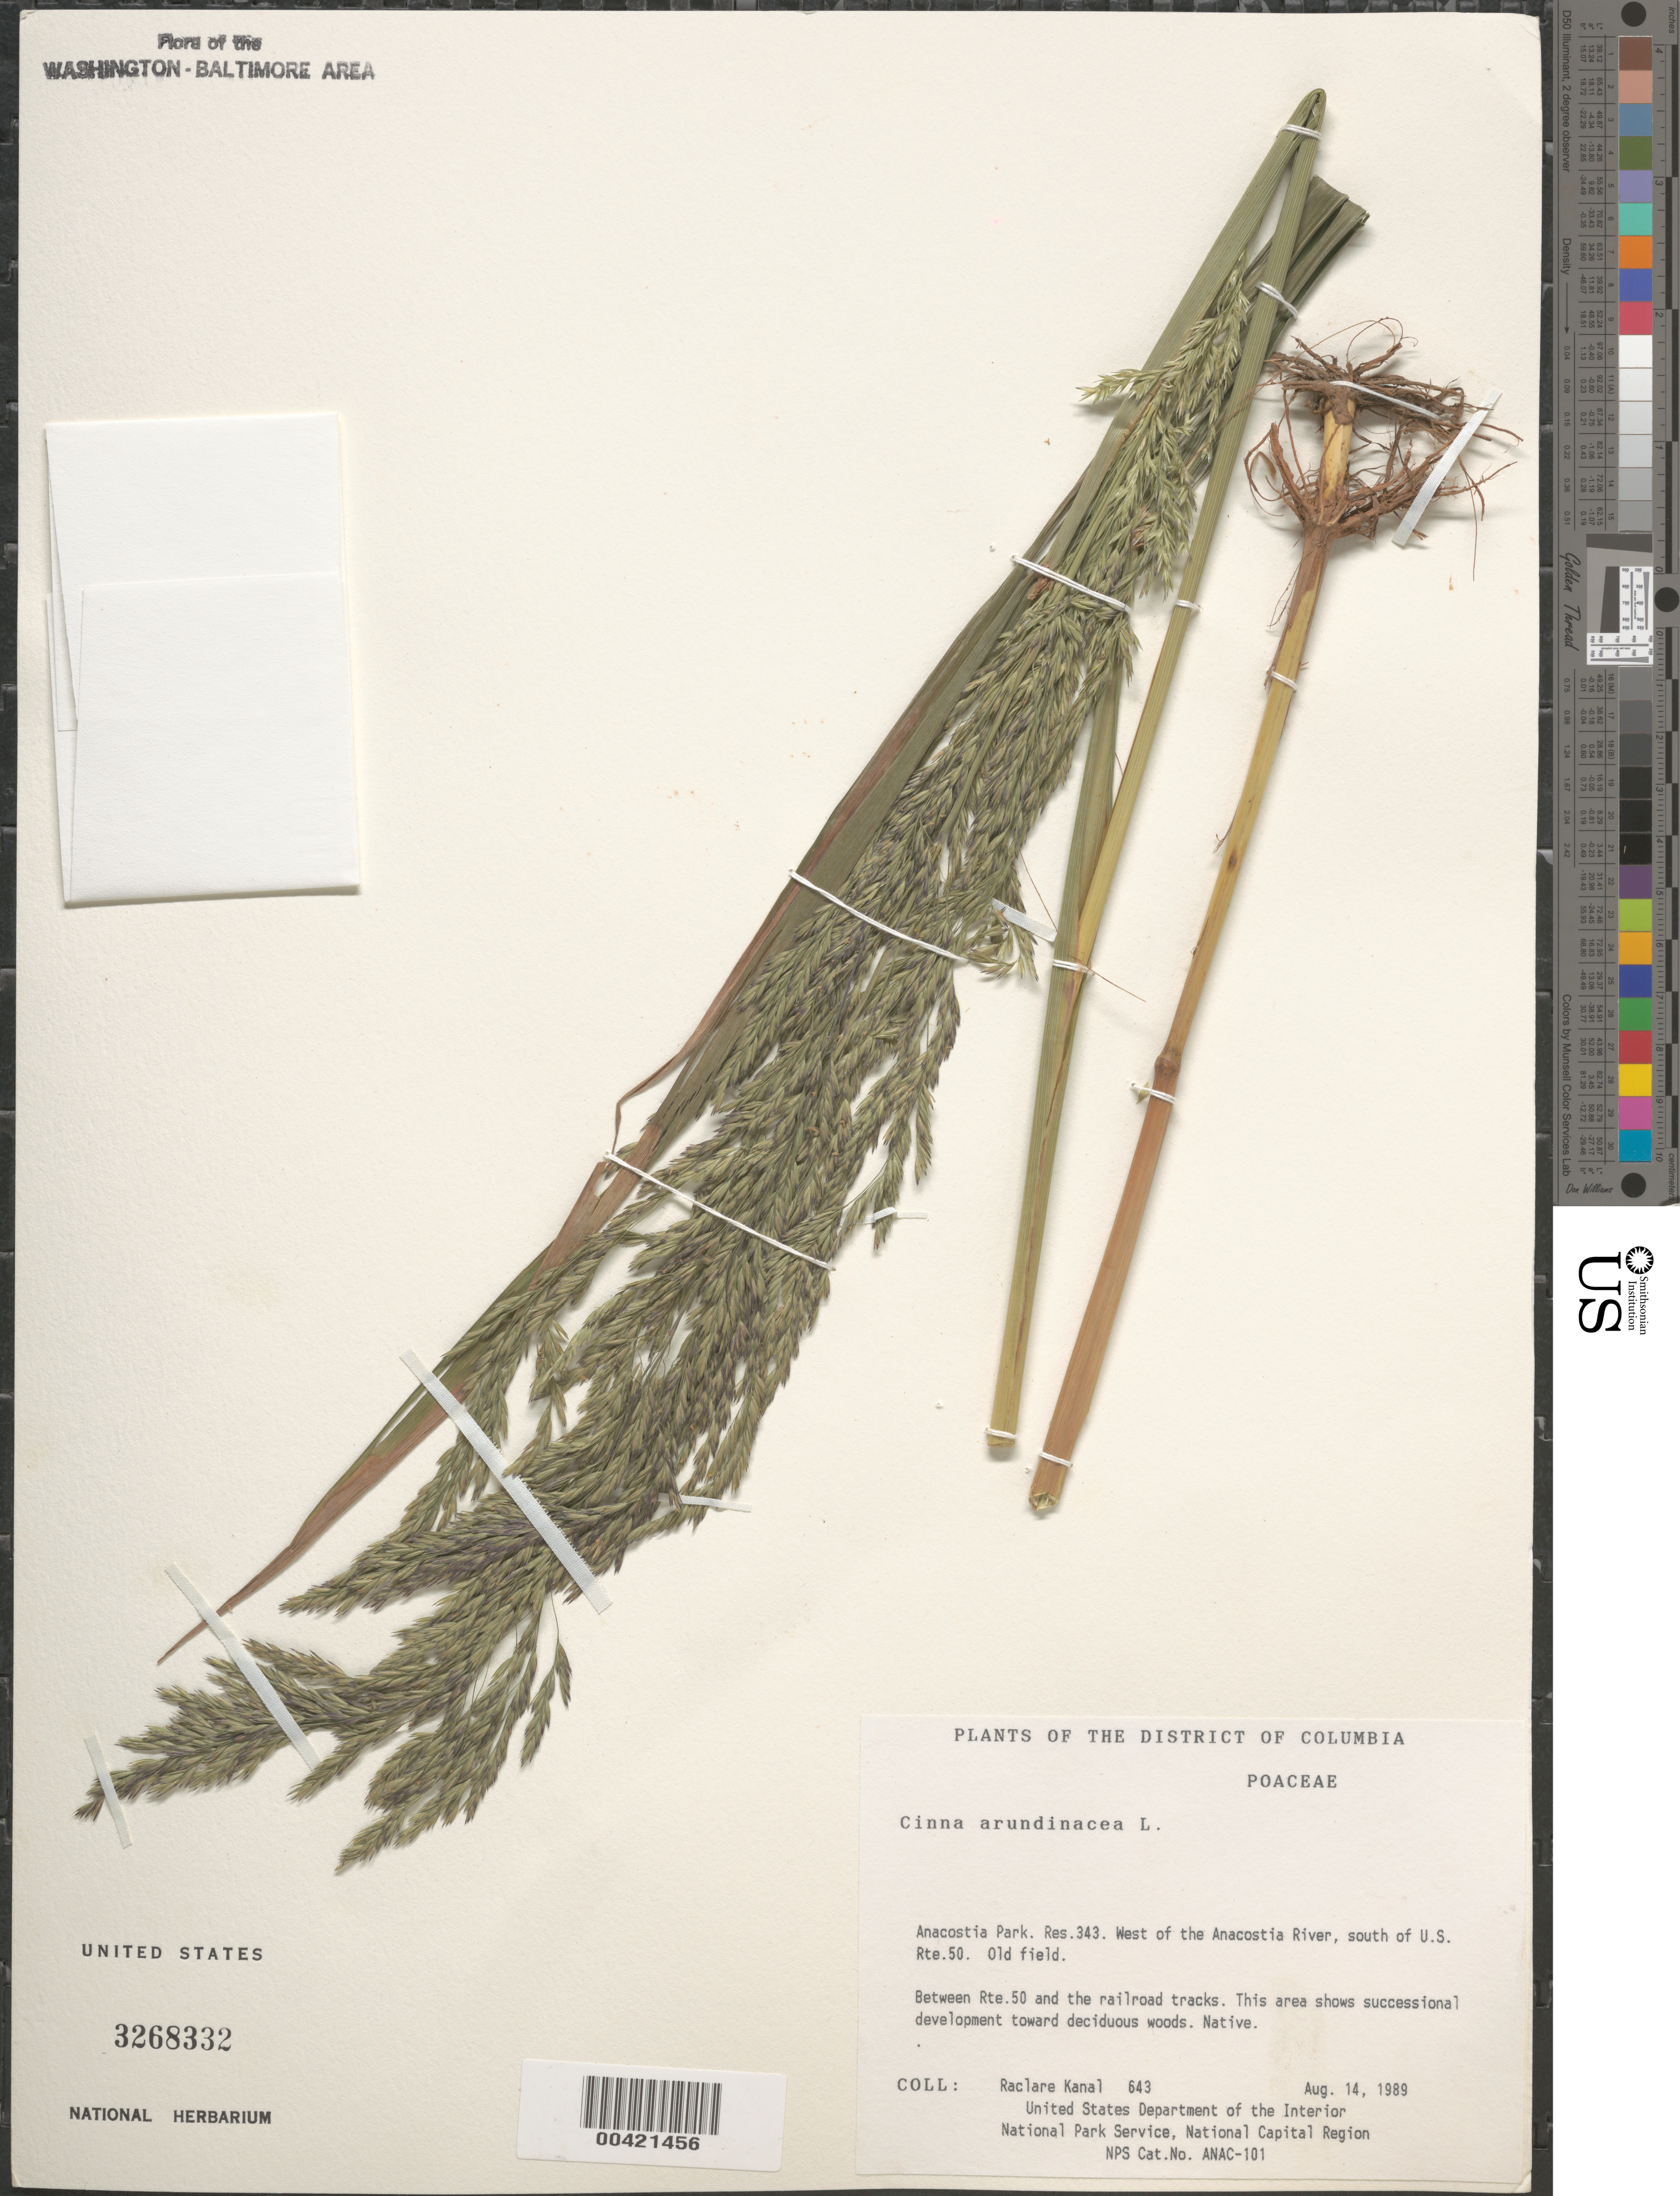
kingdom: Plantae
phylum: Tracheophyta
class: Liliopsida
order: Poales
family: Poaceae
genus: Cinna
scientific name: Cinna arundinacea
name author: L.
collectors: R. Kanal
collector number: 643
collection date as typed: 14 Aug 1989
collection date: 1989-08-14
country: United States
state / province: District of Columbia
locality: Anacostia Park, Res 343, W of Anacostia River S of Rt 50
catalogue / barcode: US 3268332